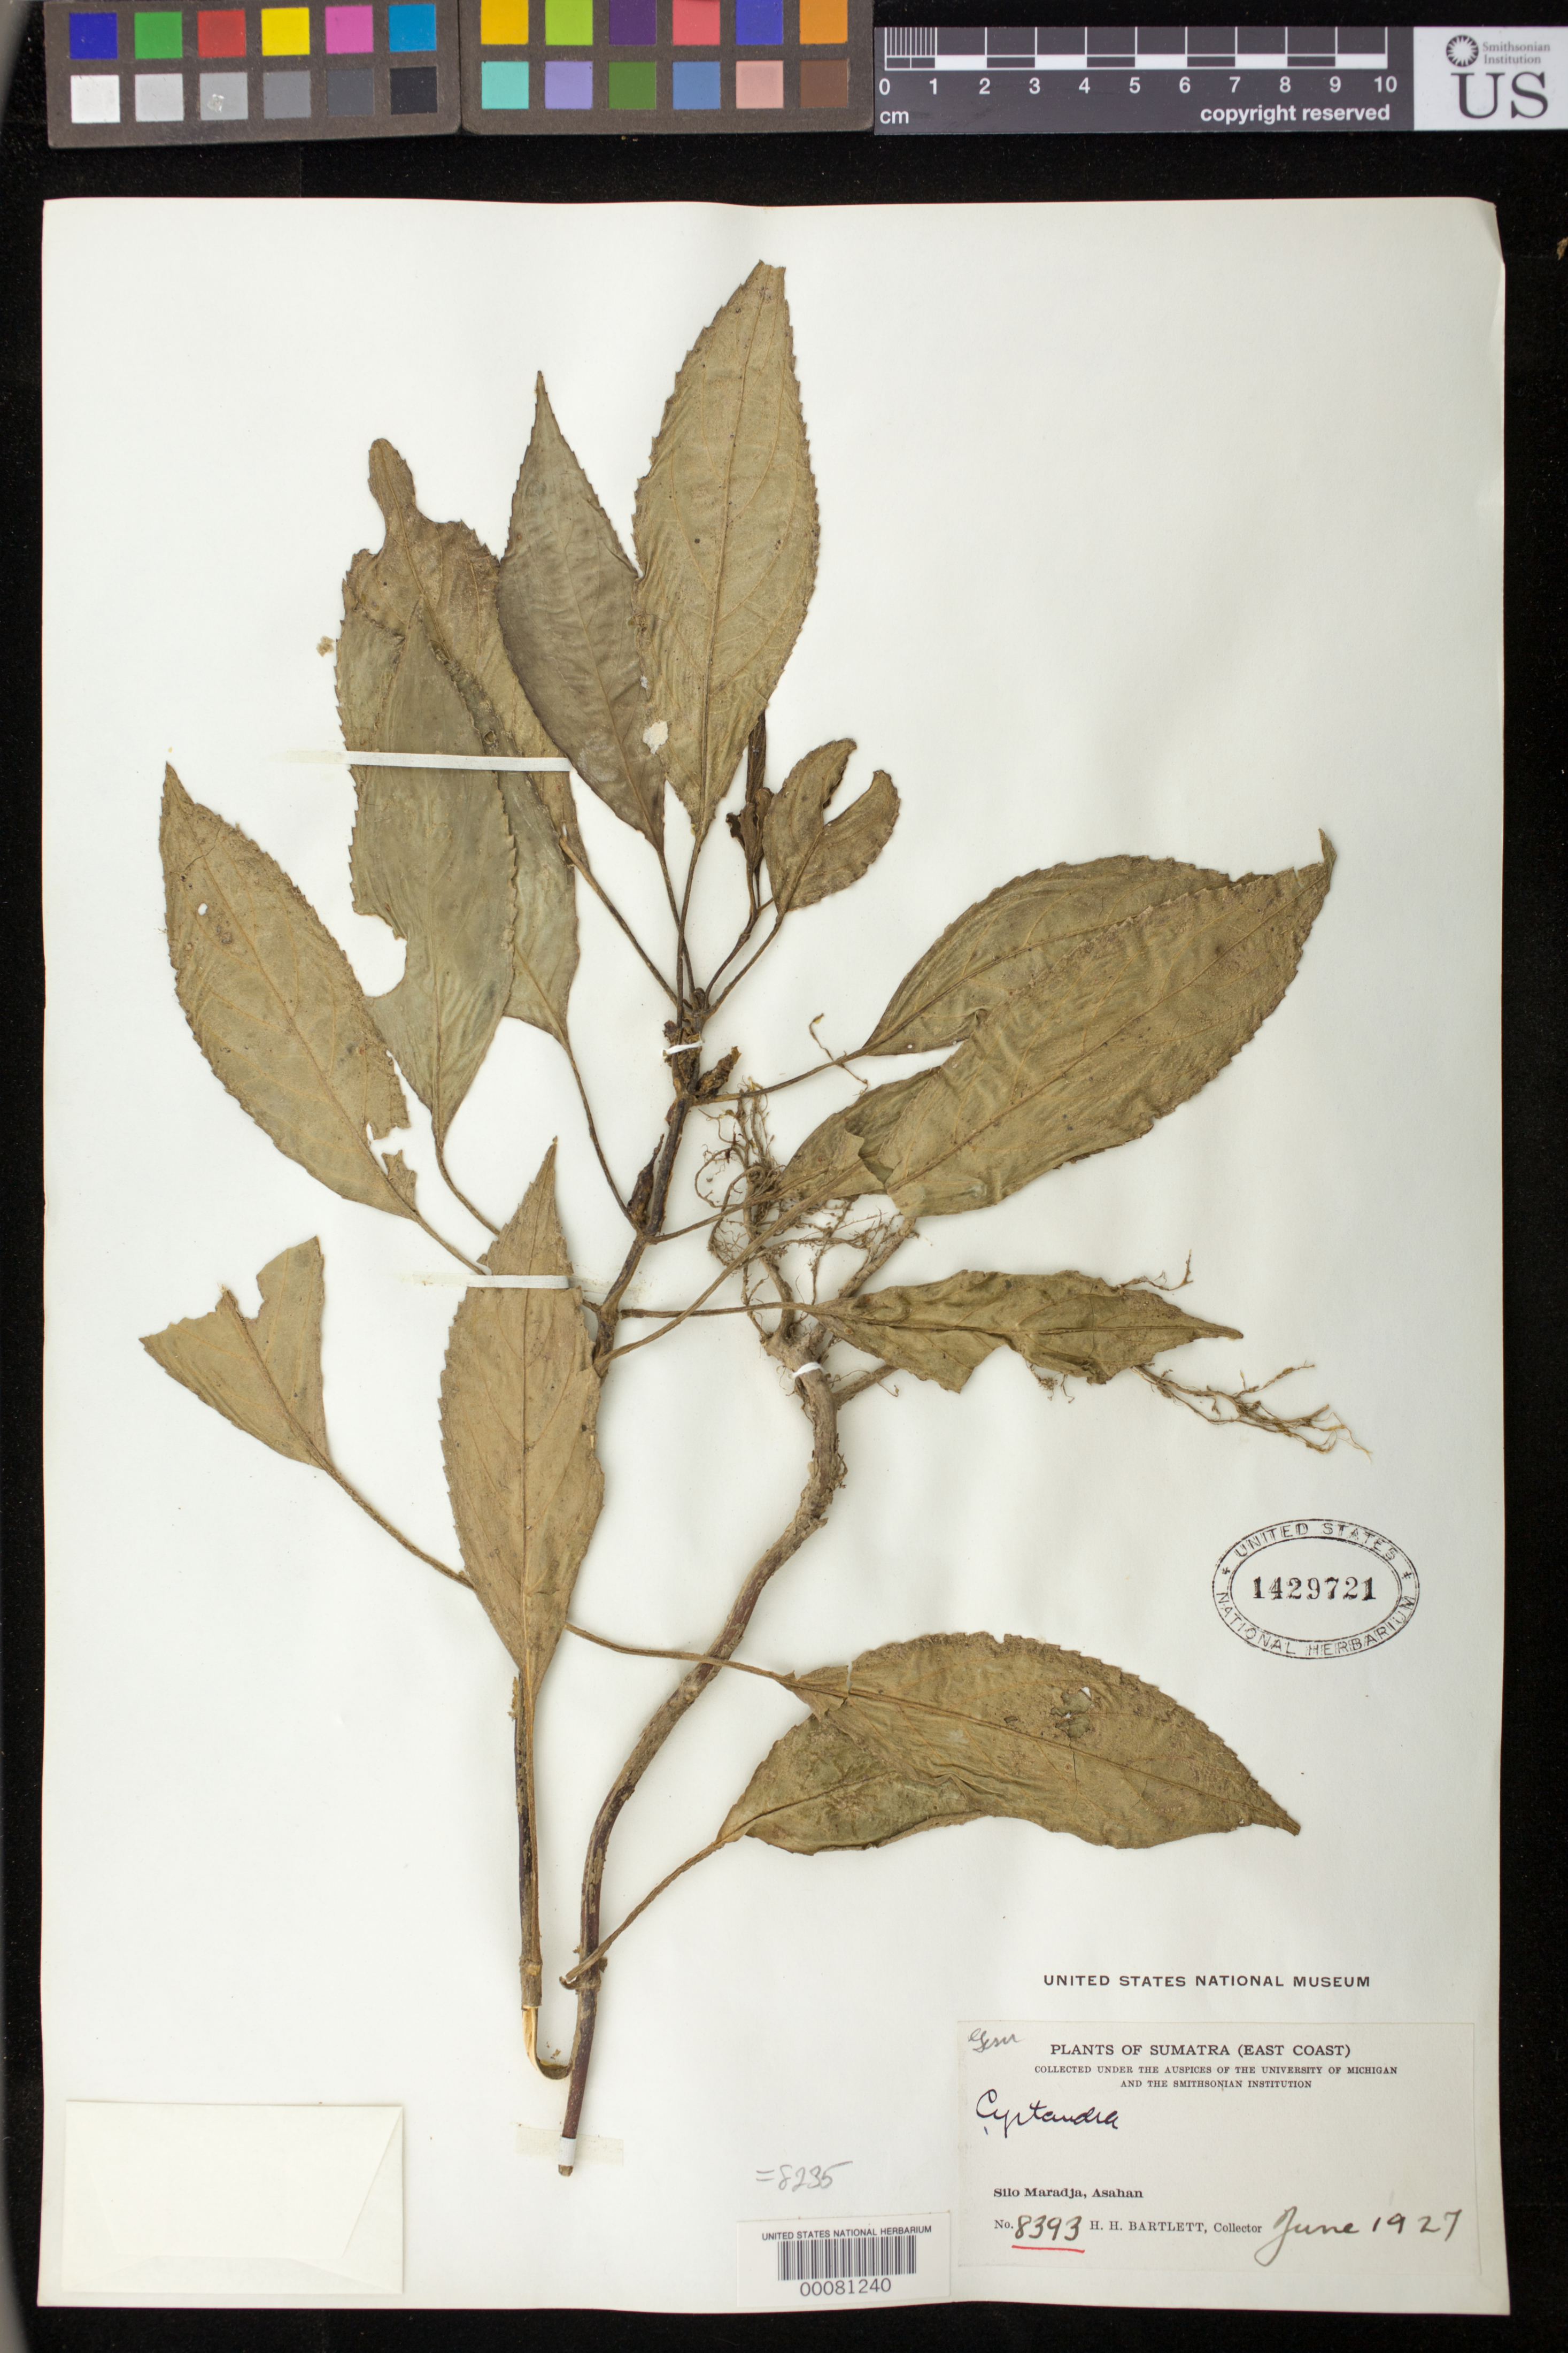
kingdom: Plantae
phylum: Tracheophyta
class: Magnoliopsida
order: Lamiales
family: Gesneriaceae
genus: Cyrtandra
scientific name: Cyrtandra sp.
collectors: H. H. Bartlett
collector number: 8393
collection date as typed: Jun 1927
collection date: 1927-06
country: Indonesia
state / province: Sumatra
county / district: Sumatera Utara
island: Sumatra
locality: East coast, silo maradja, asahan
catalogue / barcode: US 1429721